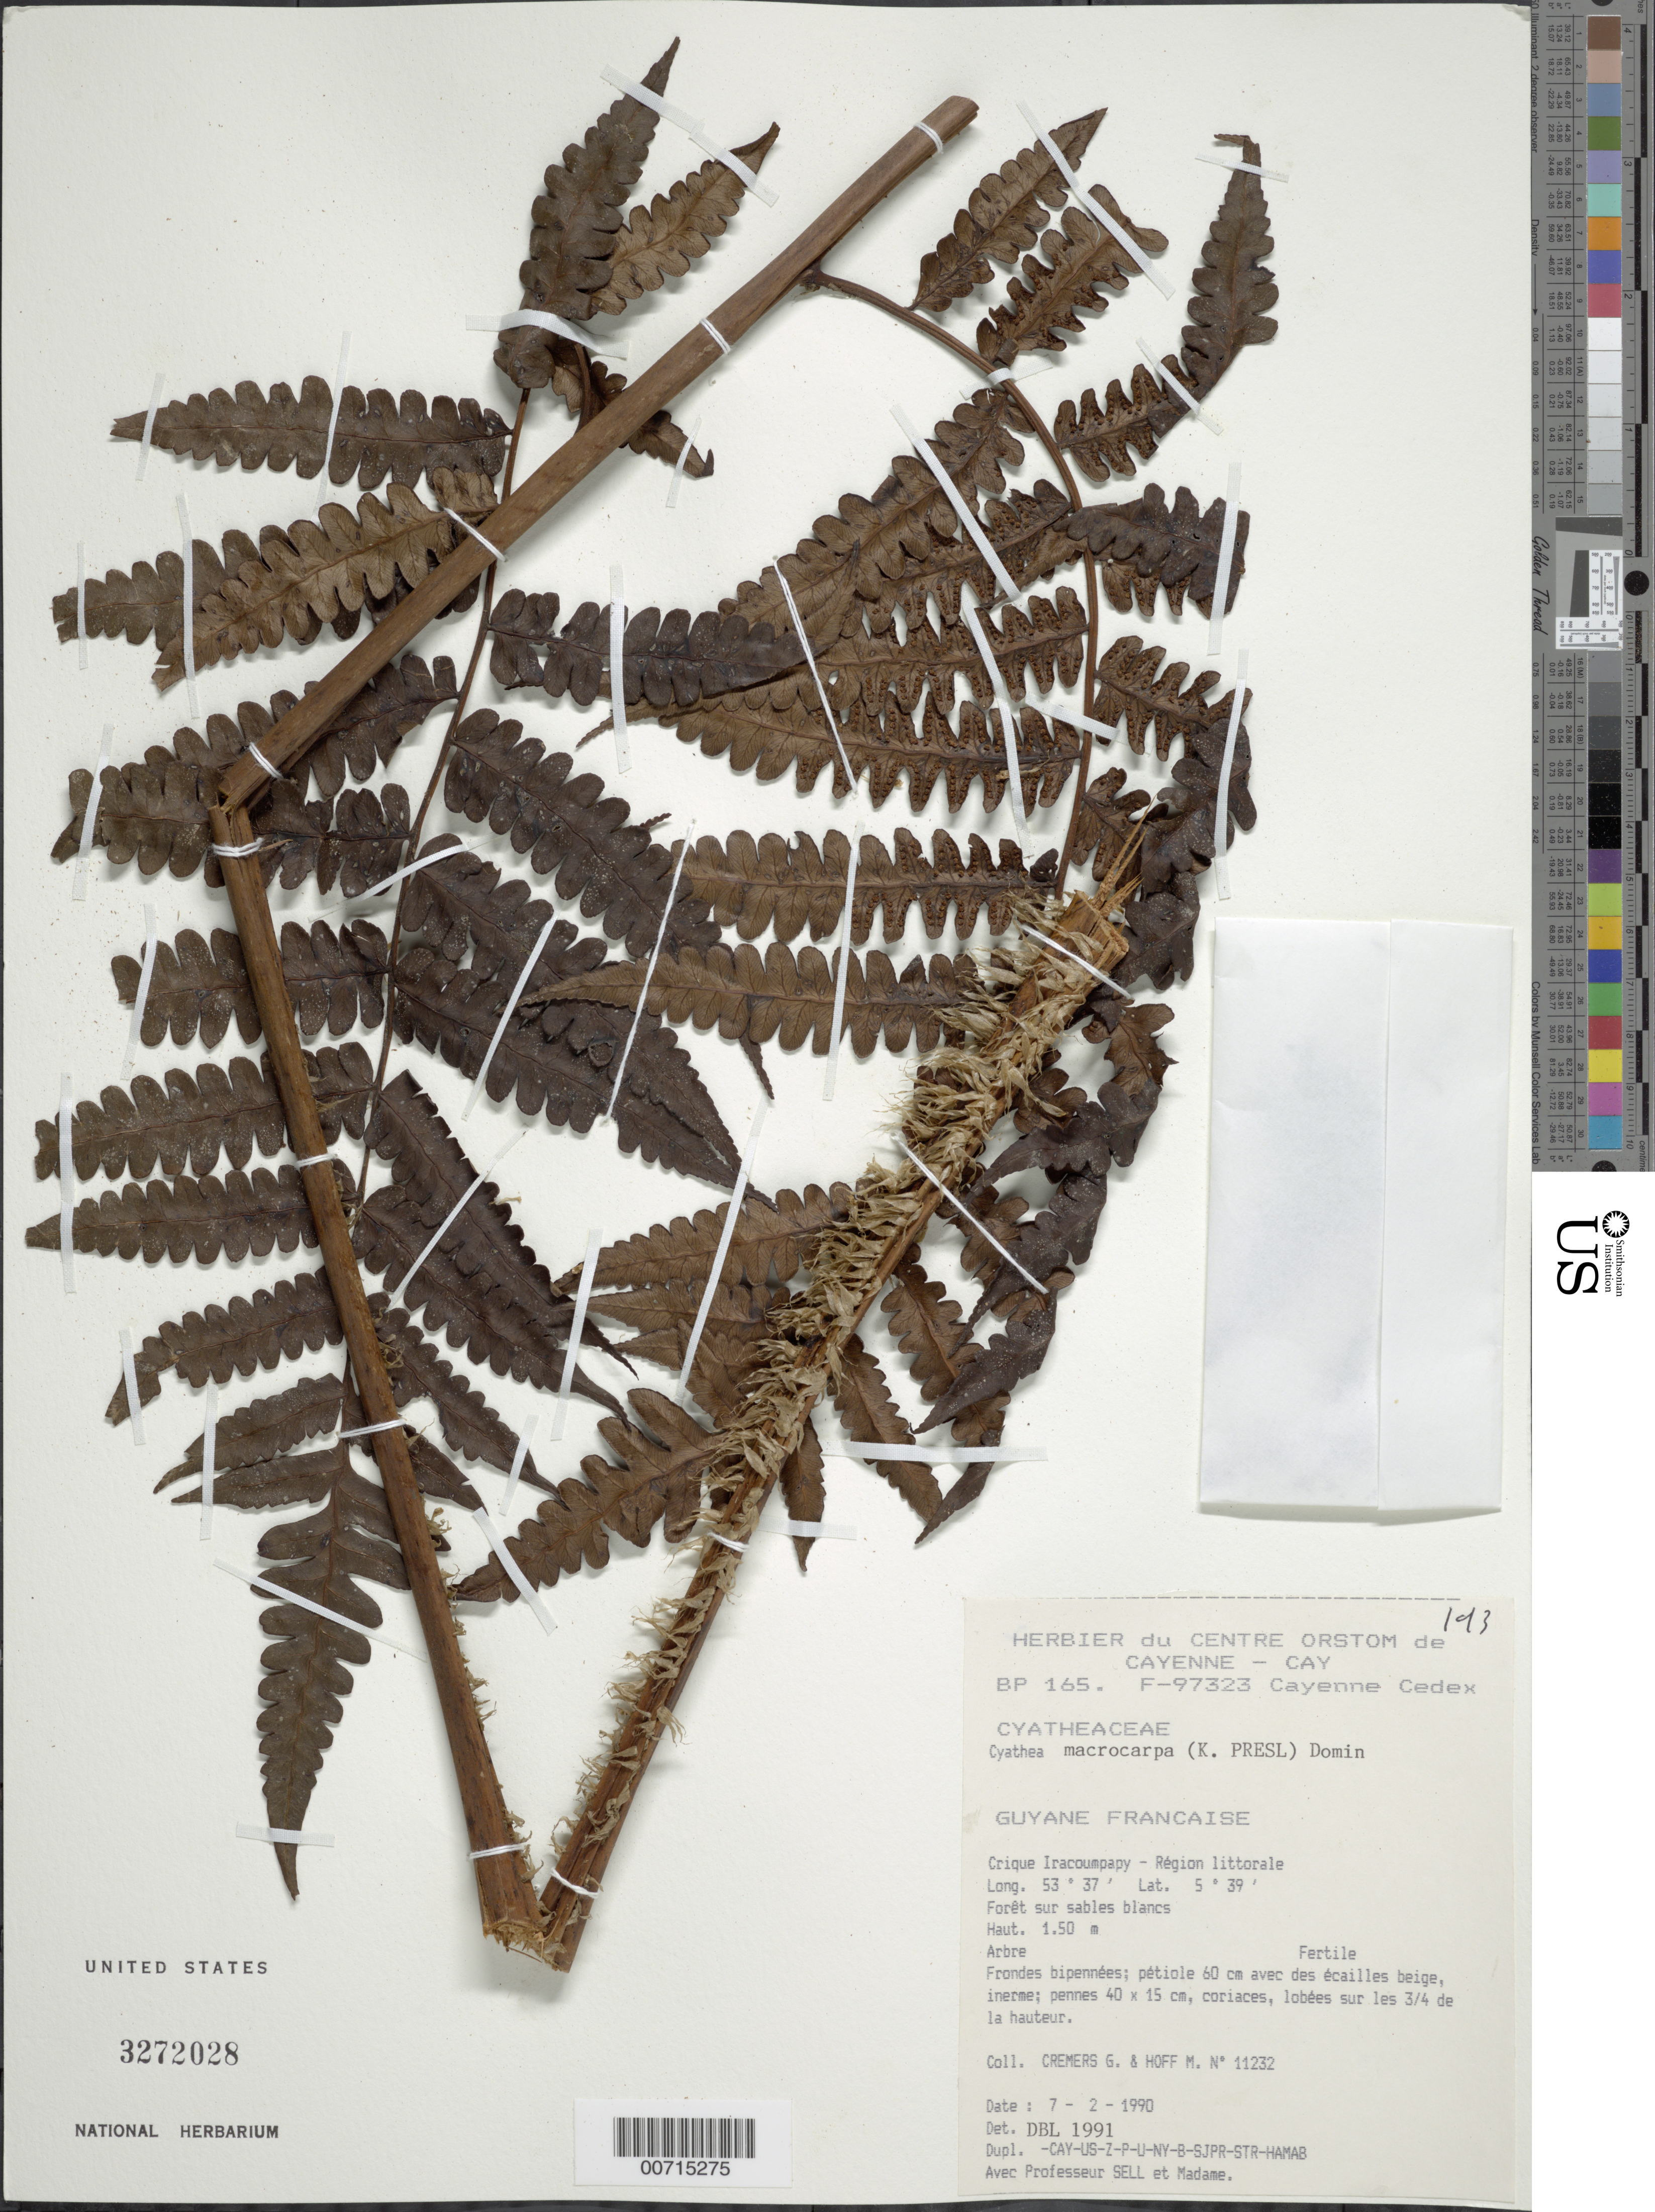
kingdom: Plantae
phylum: Tracheophyta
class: Polypodiopsida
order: Cyatheales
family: Cyatheaceae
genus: Cyathea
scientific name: Cyathea macrocarpa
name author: (C. Presl) Domin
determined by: Lellinger, David B., (BOT), Smithsonian Institution - National Museum of Natural History (UNITED STATES)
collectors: G. Cremers & M. Hoff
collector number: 11232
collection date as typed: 7-Feb-90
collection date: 1990-02-07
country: French Guiana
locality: Crique Iracoumpapy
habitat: Forest on white sand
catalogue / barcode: US 3272028